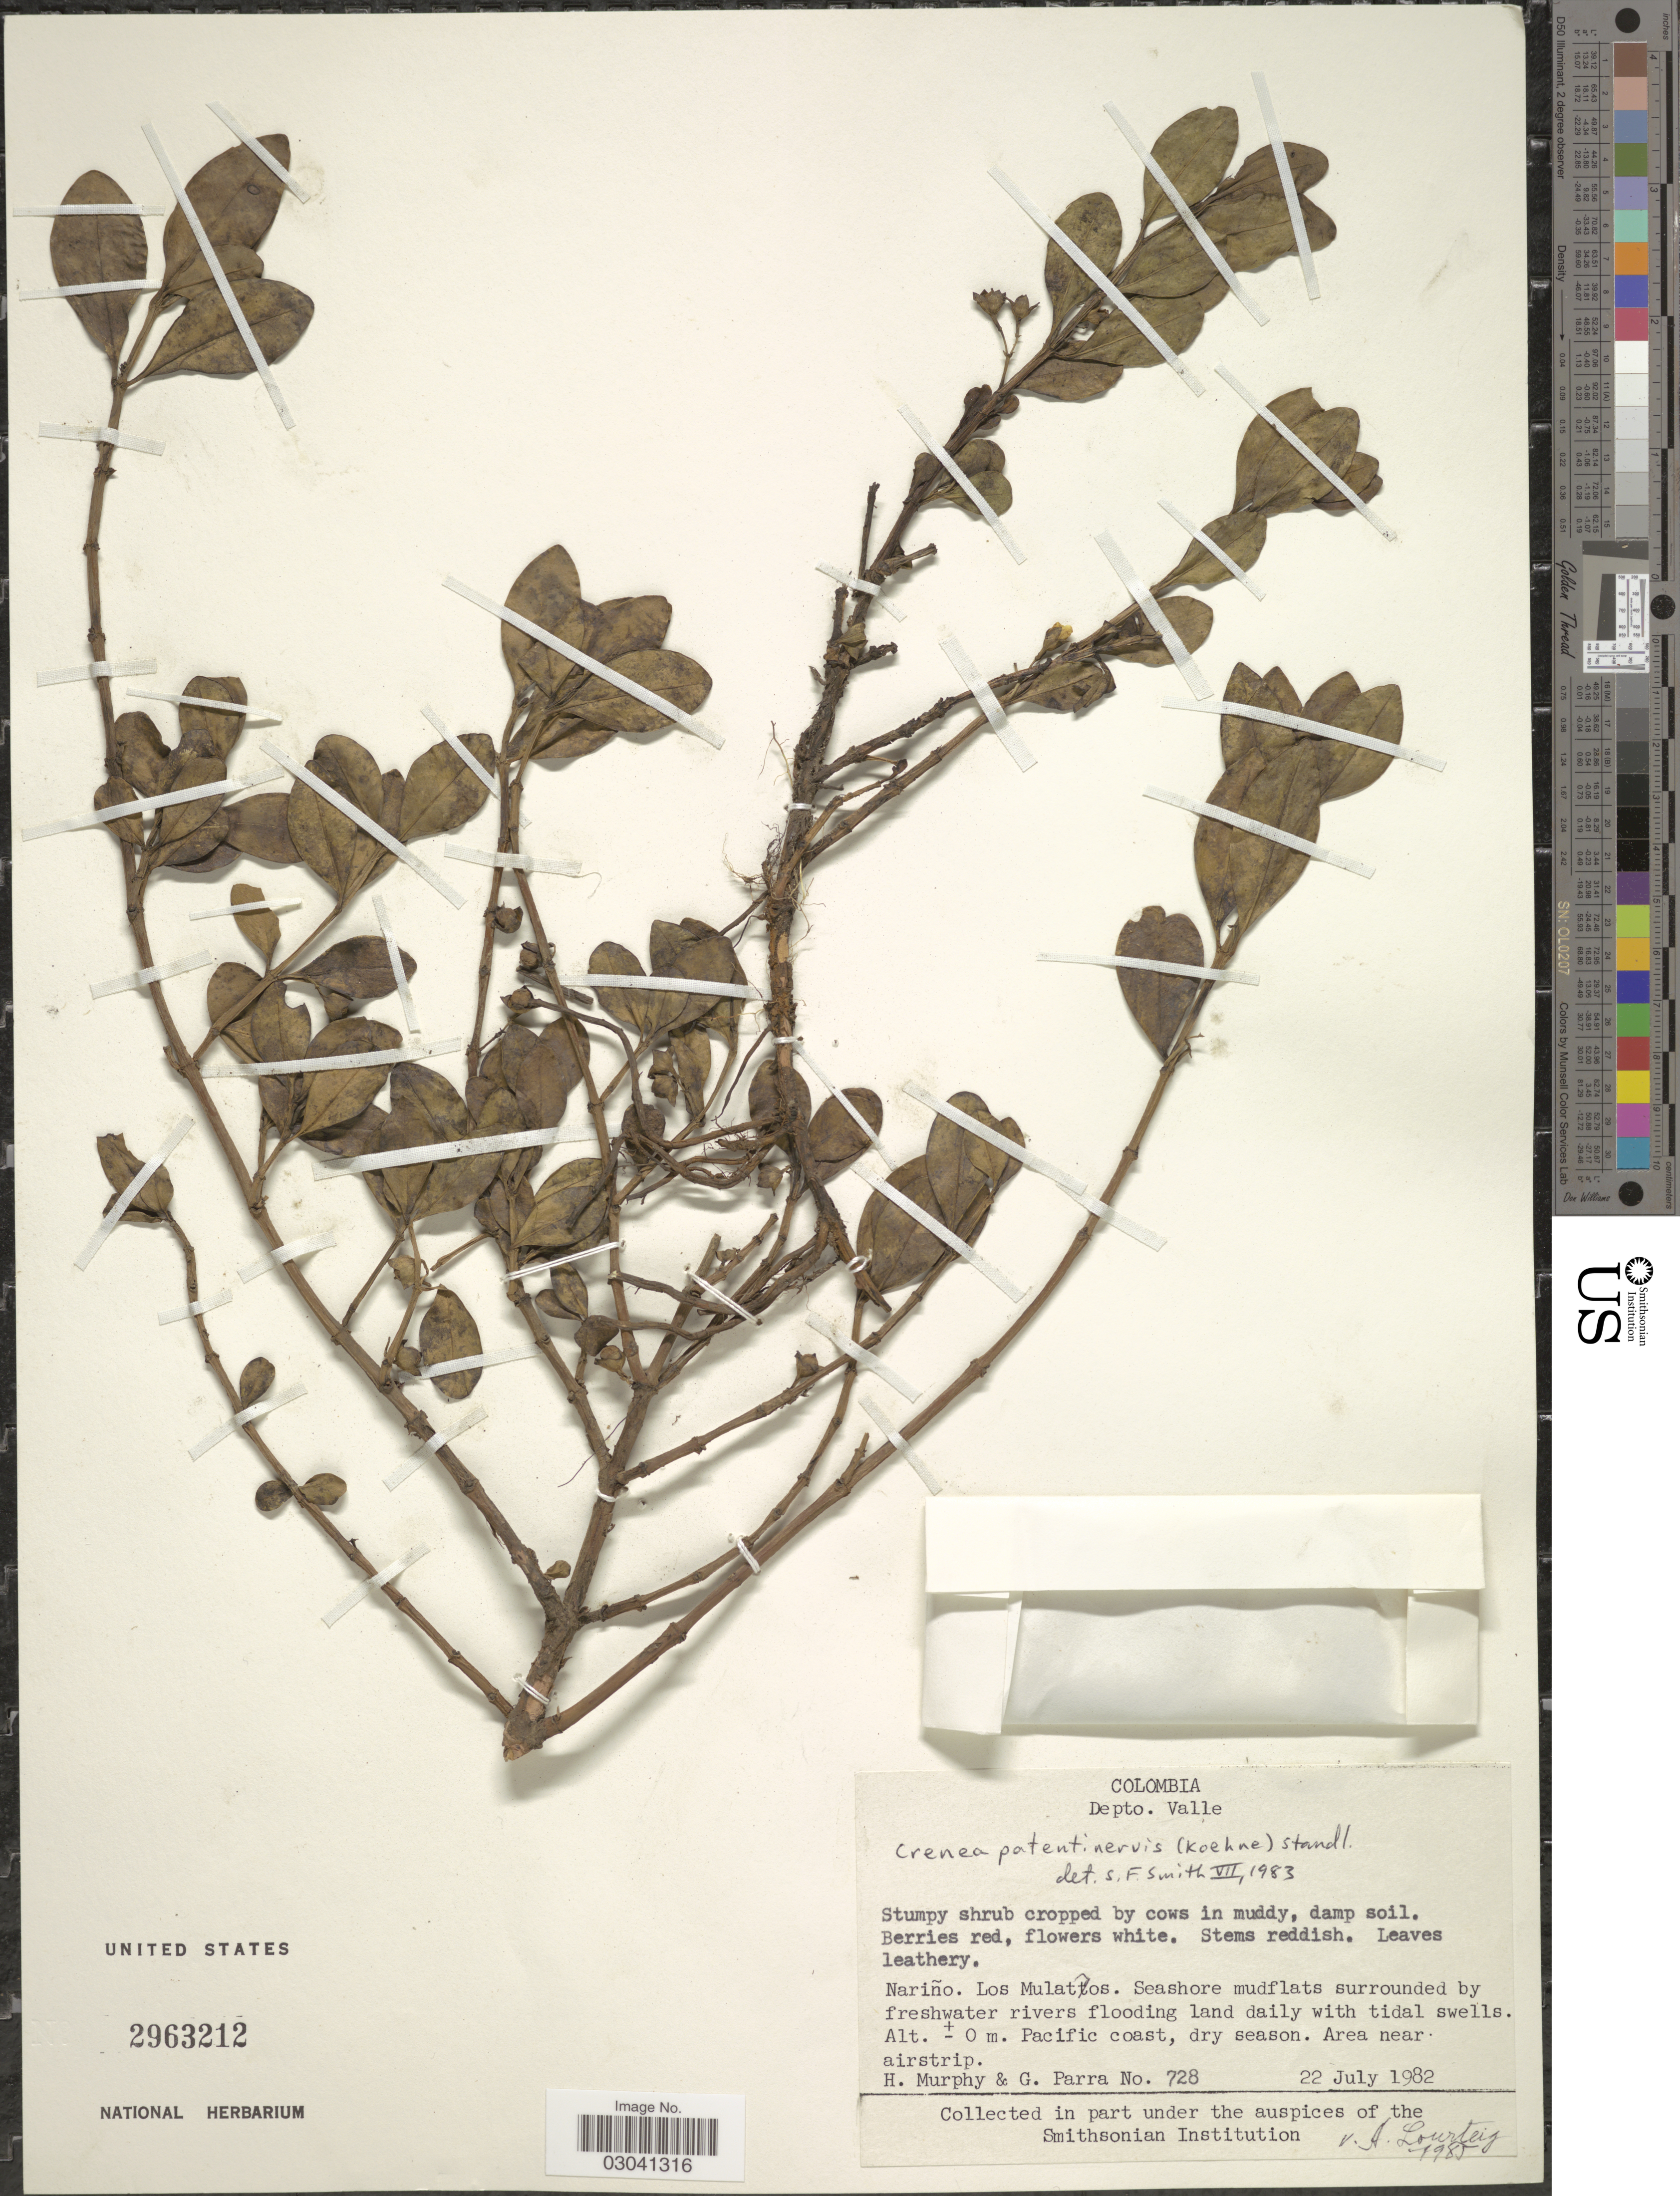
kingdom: Plantae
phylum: Tracheophyta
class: Magnoliopsida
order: Myrtales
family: Lythraceae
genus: Ammannia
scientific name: Ammannia patentinervius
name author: (Koehne) S.A. Graham et al.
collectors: H. Murphy & G. Parra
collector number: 728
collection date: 1982-07-22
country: Colombia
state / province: Valle del Cauca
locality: Depto. Valle, Nariño, Los Mulattos, Area near airstrip.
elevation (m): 0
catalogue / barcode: US 2963212